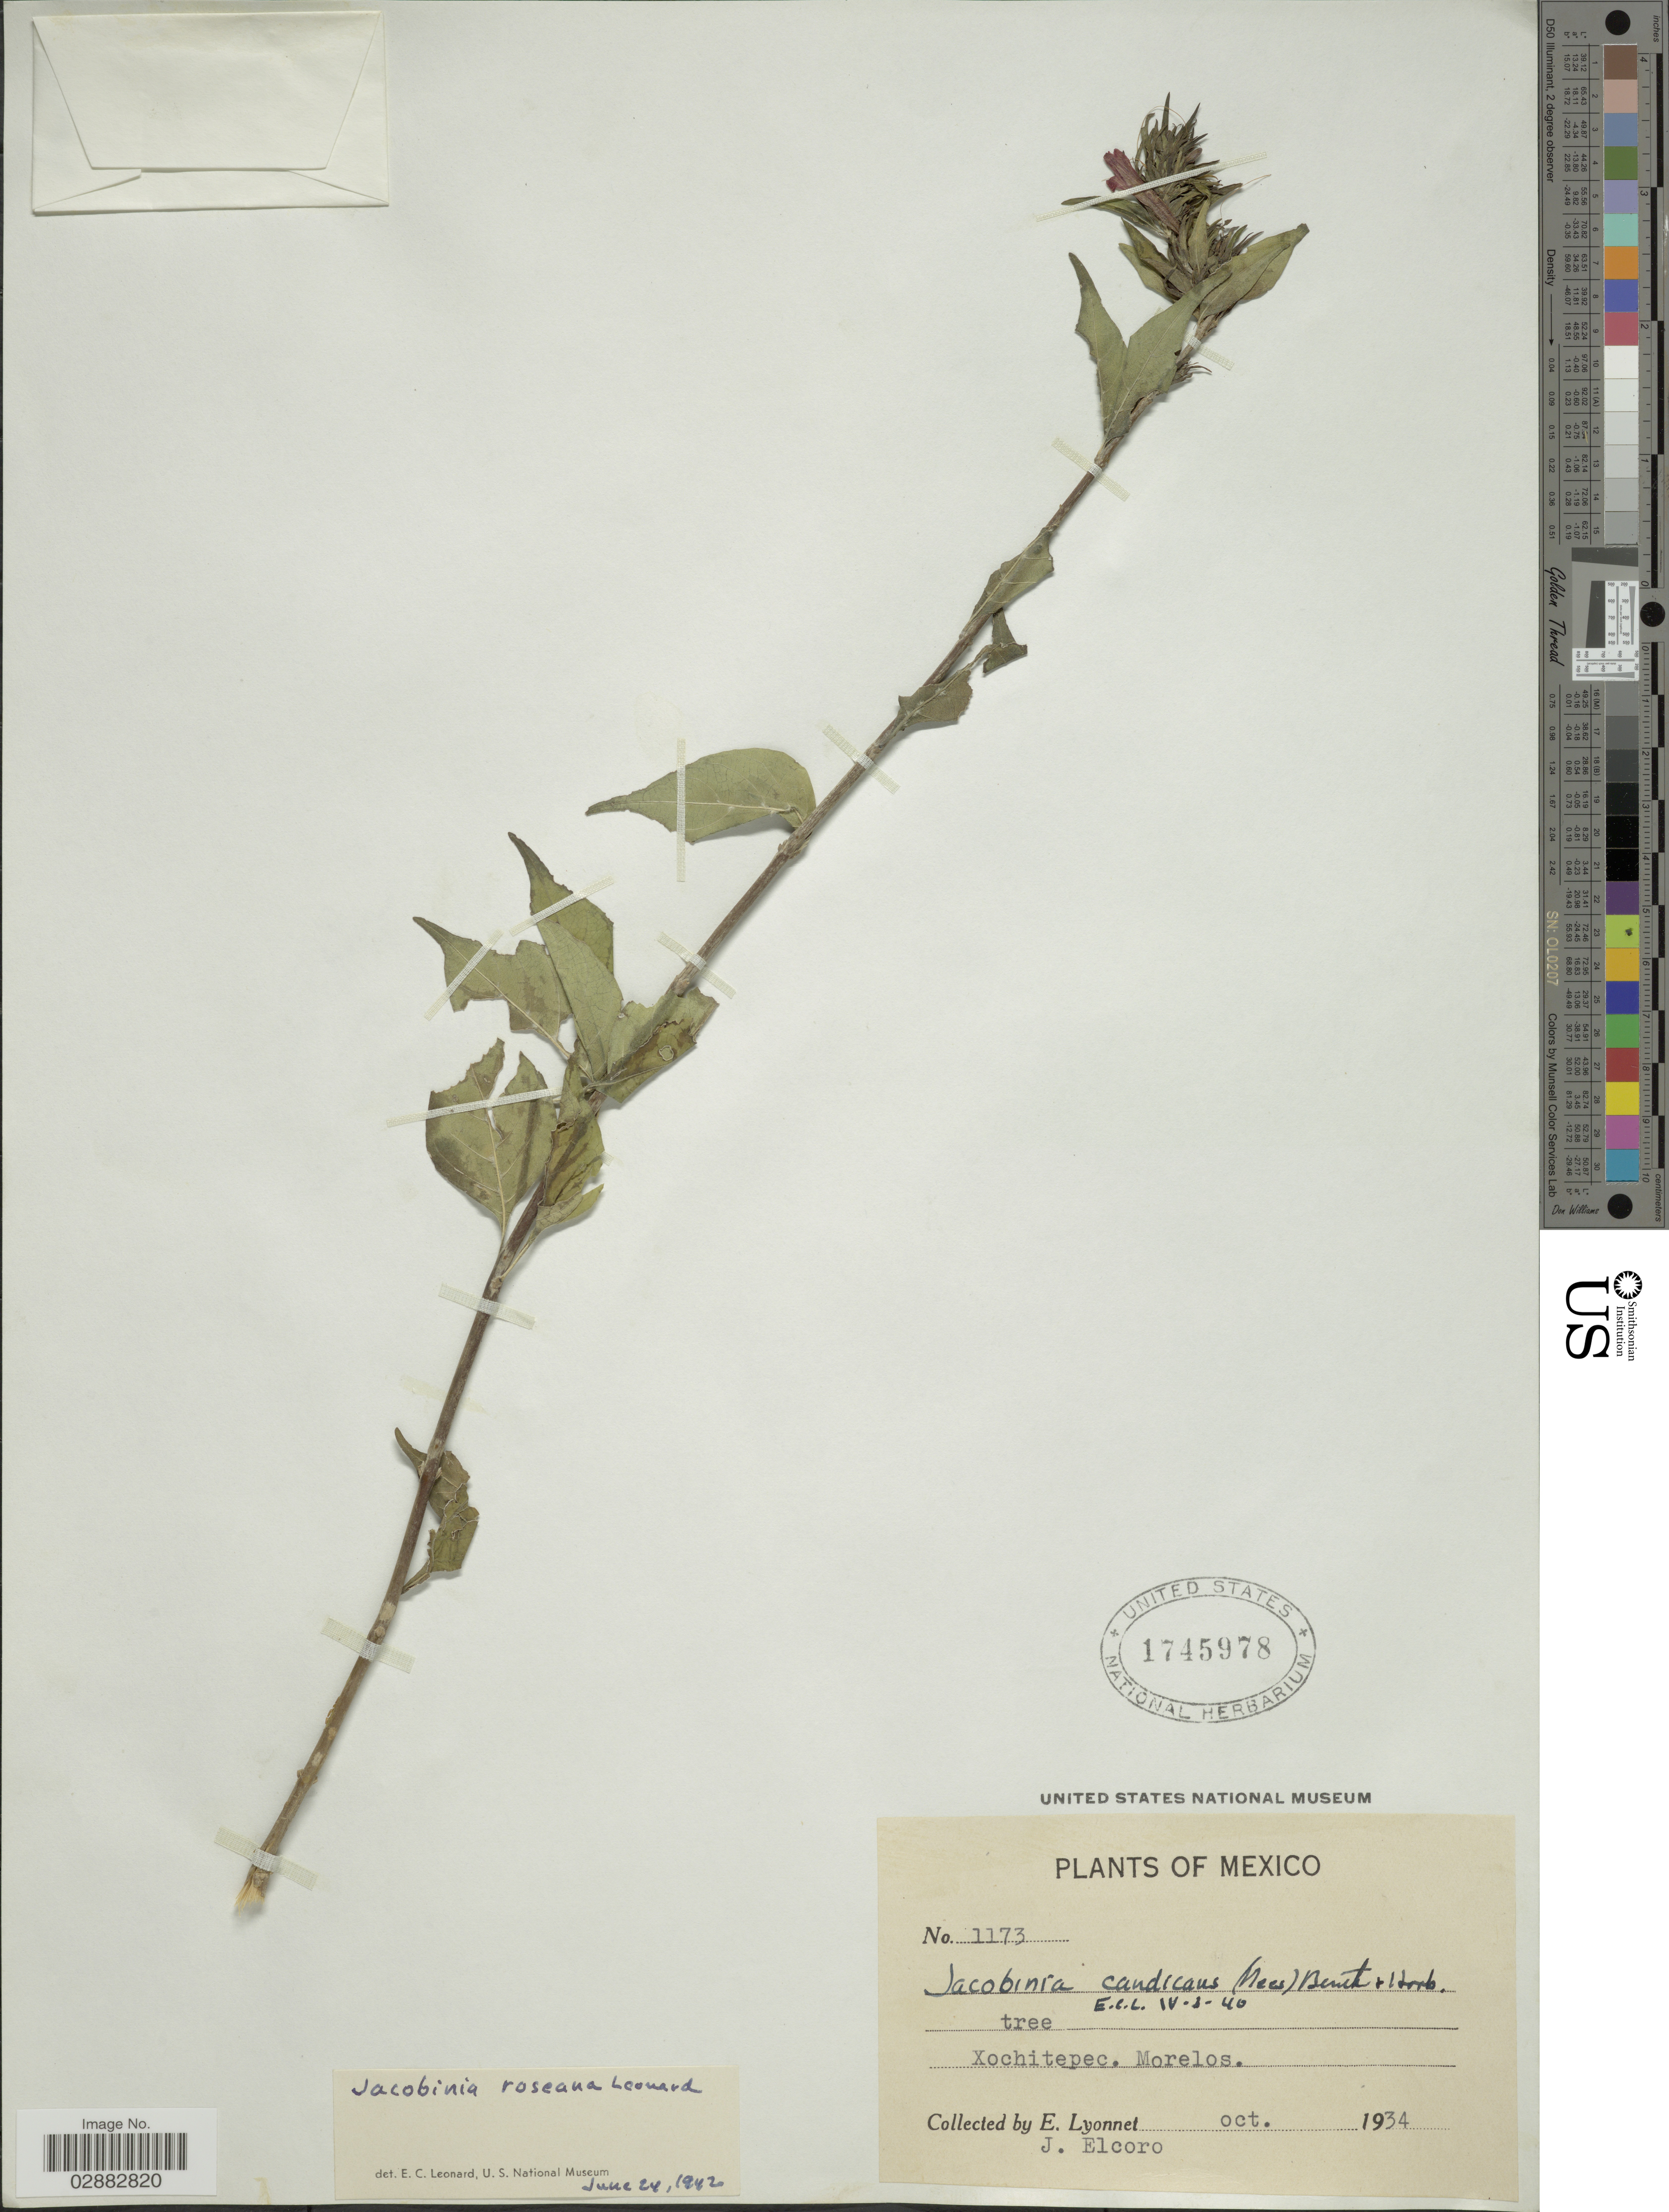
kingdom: Plantae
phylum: Tracheophyta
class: Magnoliopsida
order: Lamiales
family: Acanthaceae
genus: Jacobinia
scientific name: Jacobinia roseana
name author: Leonard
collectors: E. Lyonnet & J. Elcoro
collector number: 1173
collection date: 1934-10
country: Mexico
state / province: Morelos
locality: Xochitepec.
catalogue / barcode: US 1745978